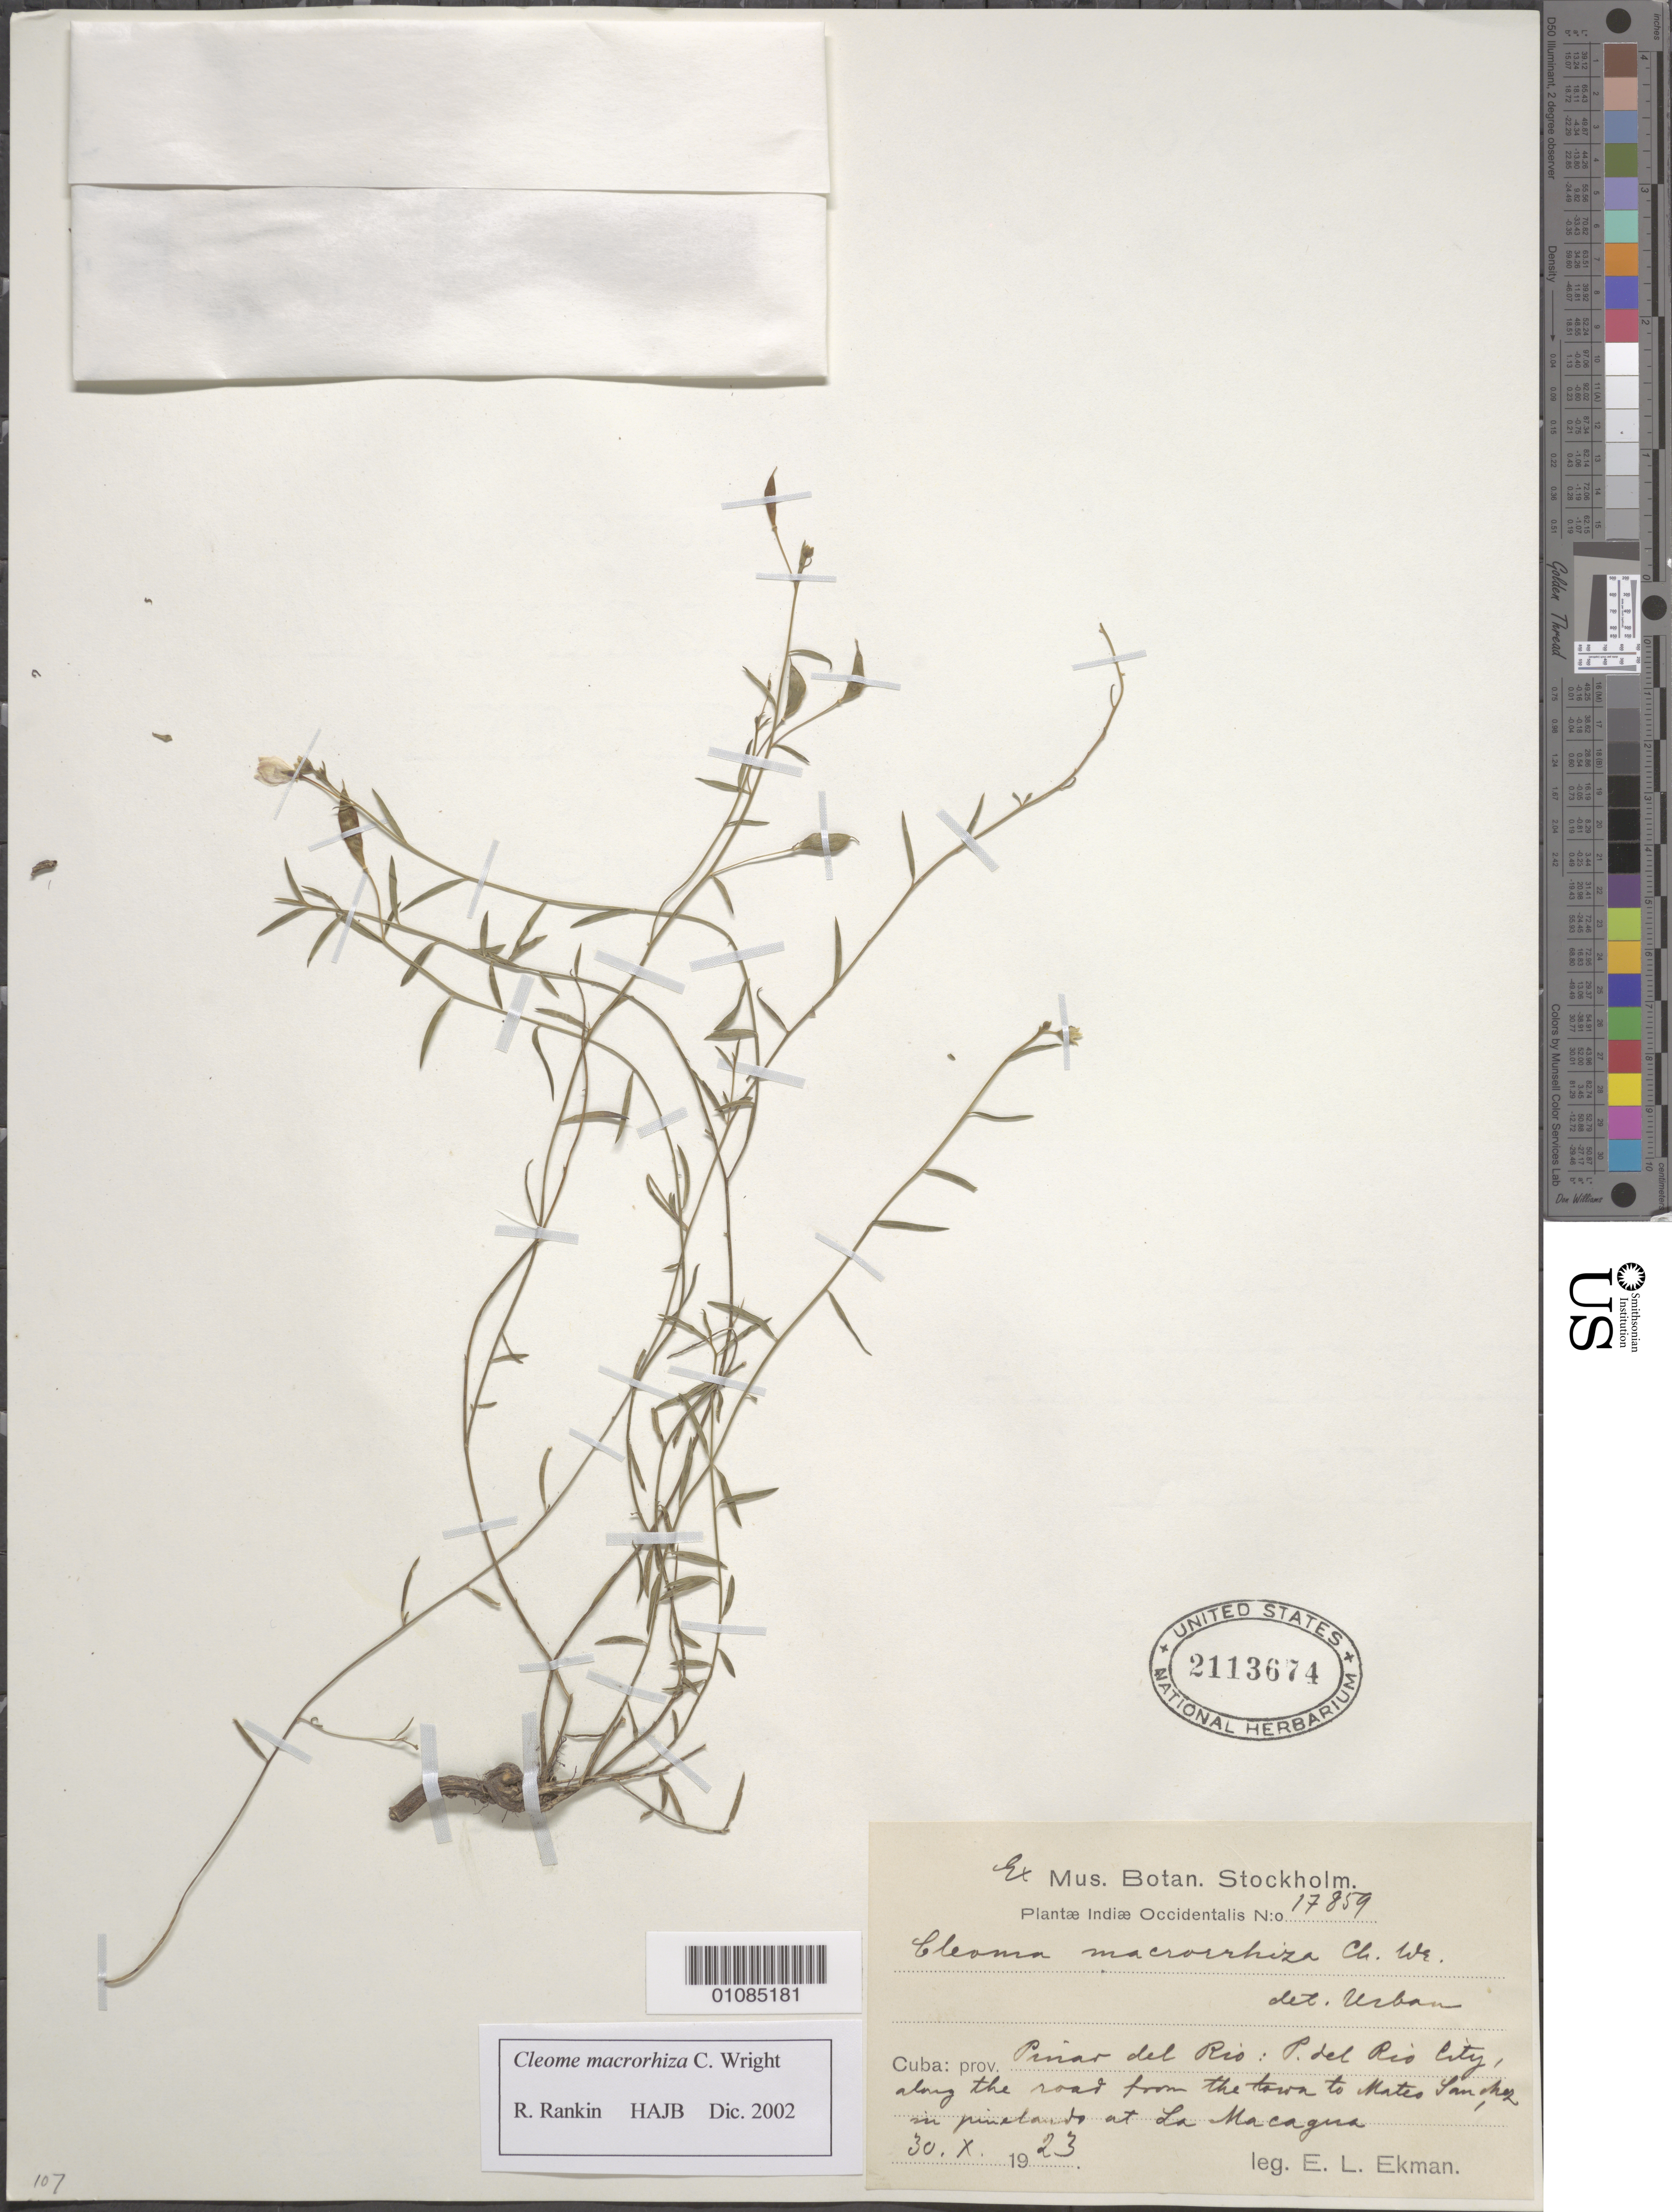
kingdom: Plantae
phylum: Tracheophyta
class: Magnoliopsida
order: Brassicales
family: Cleomaceae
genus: Physostemon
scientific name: Physostemon macrorhizus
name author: (C. Wright) Roalson & Soares Neto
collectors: E. L. Ekman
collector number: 17859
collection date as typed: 30 Apr 1923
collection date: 1923-04-30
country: Cuba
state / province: Pinar del Rio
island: Cuba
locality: Pinar del Rio City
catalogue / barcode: US 2113674